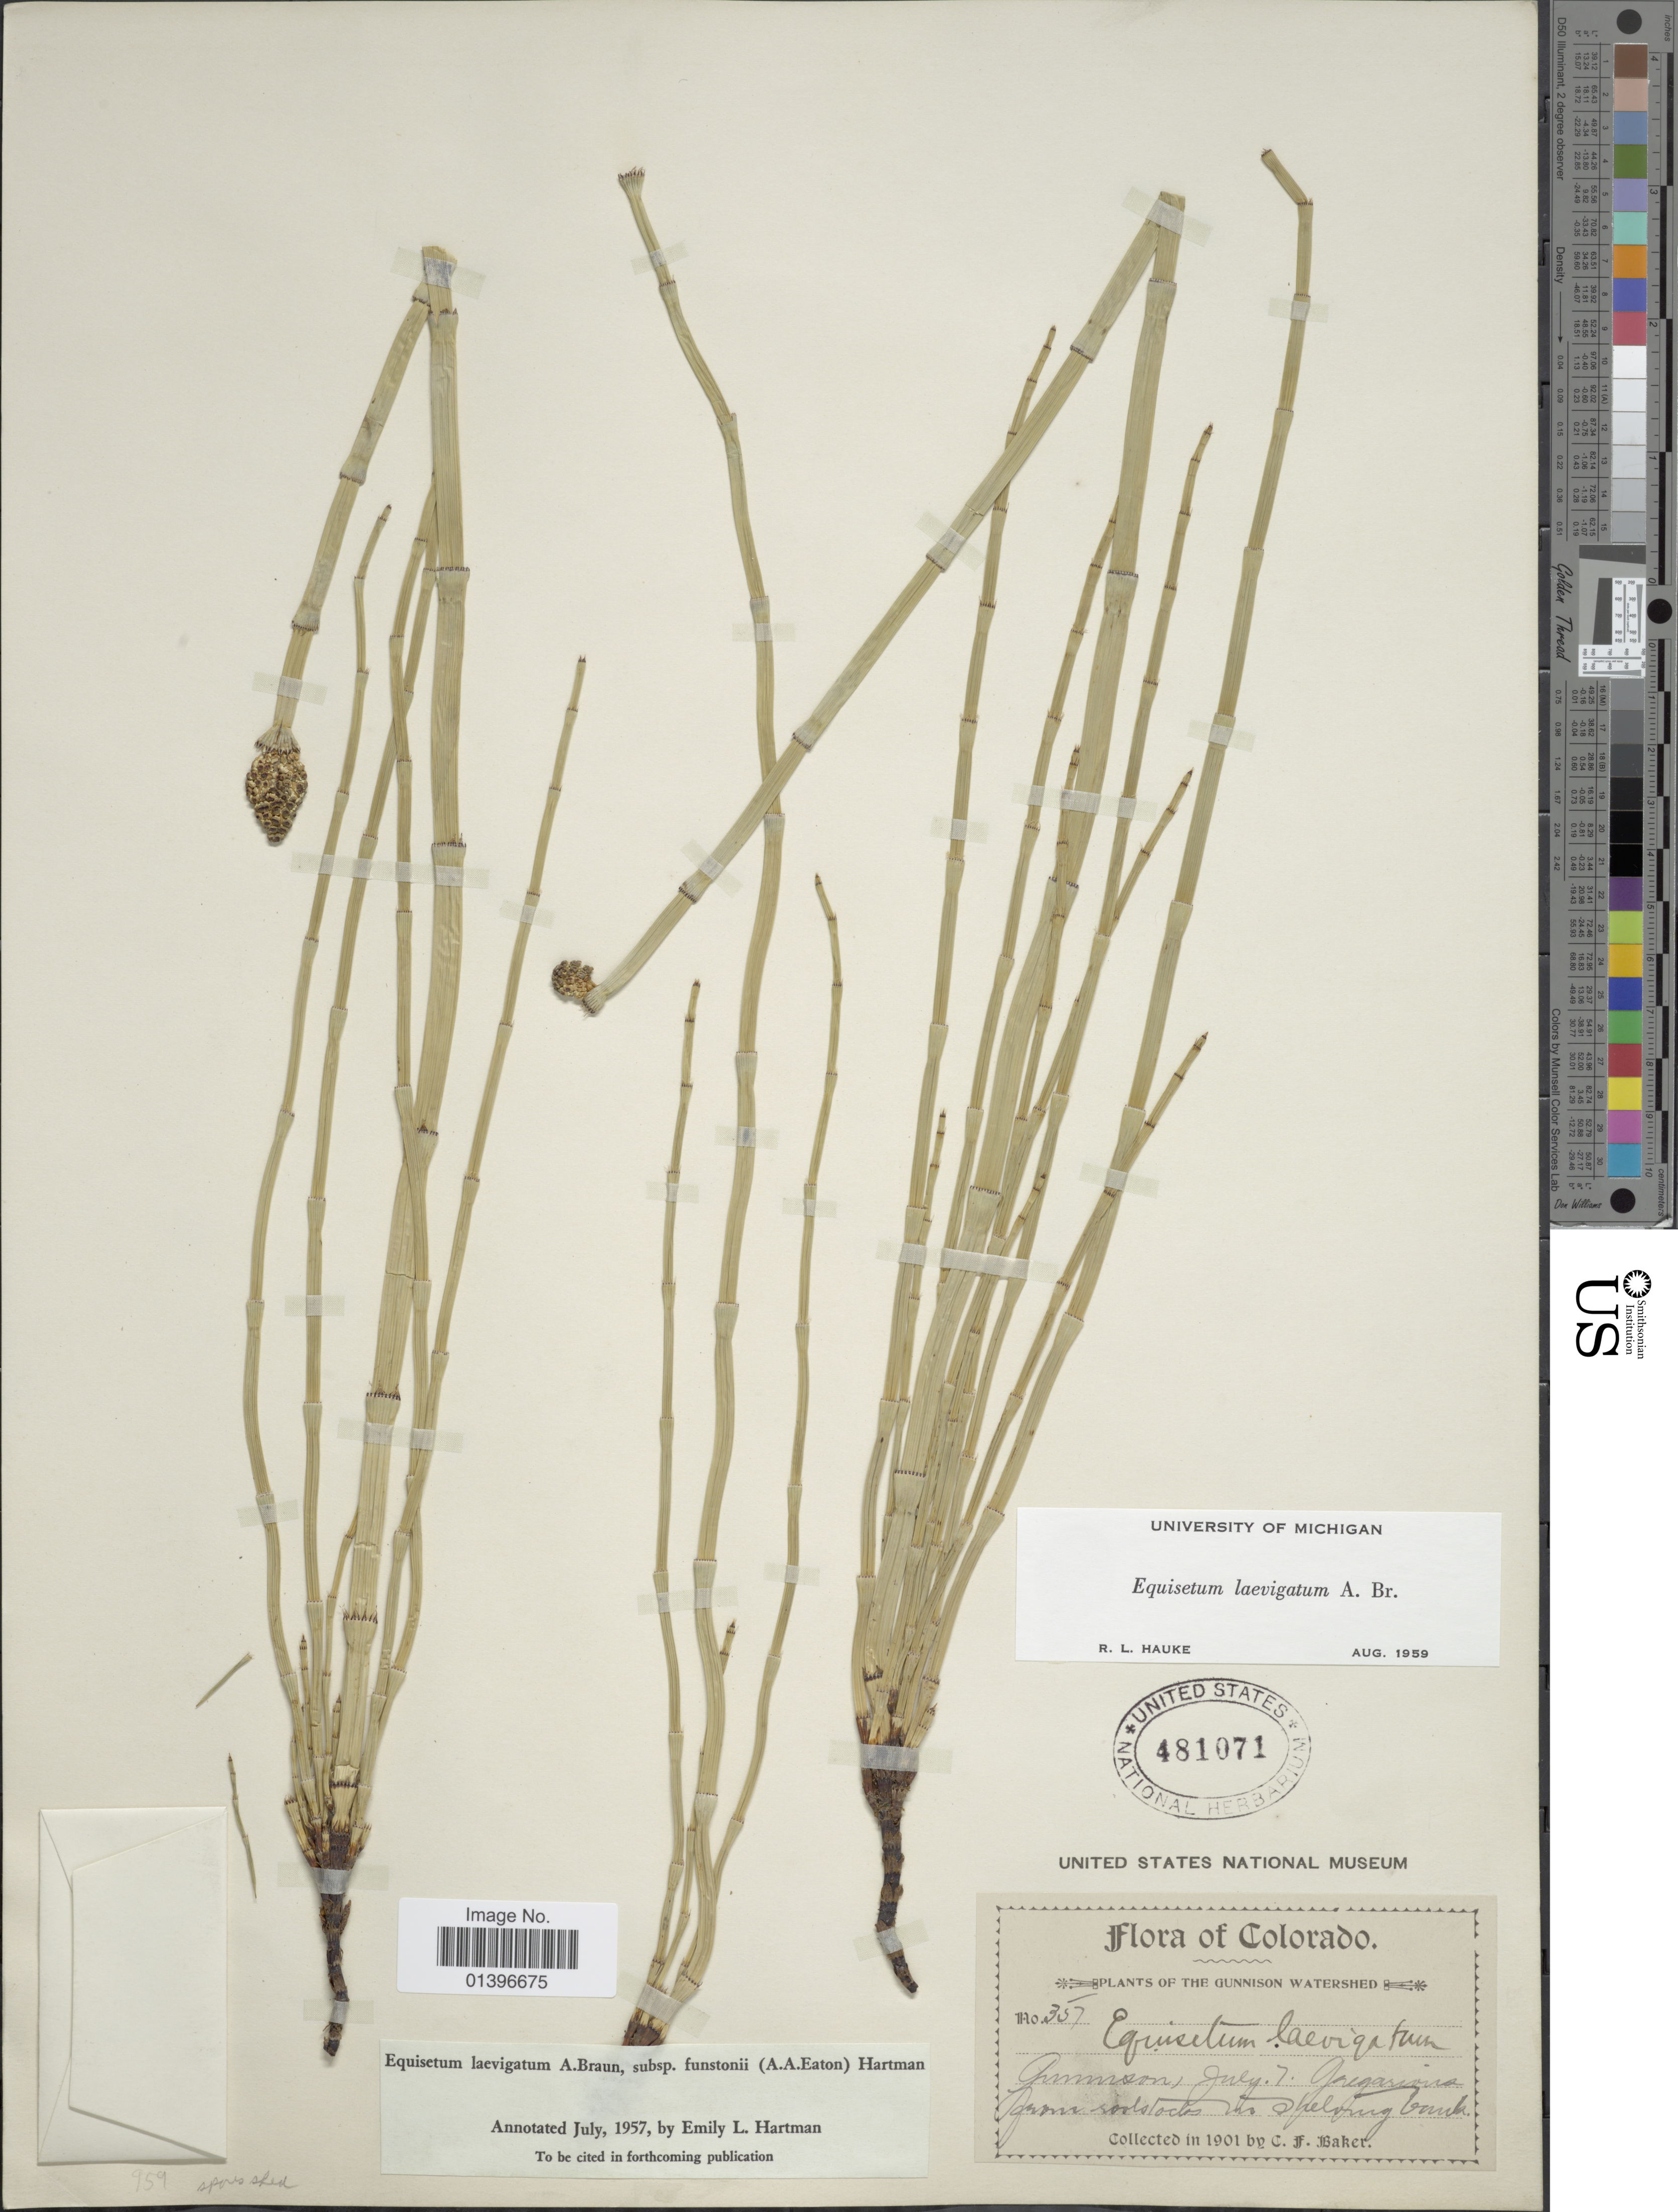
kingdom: Plantae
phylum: Tracheophyta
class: Polypodiopsida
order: Equisetales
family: Equisetaceae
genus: Equisetum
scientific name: Equisetum laevigatum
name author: A. Braun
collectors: C. F. Baker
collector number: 357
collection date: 1901-07-07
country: United States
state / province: Colorado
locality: Gunnison Watershed, Gunnison,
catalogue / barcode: US 481071